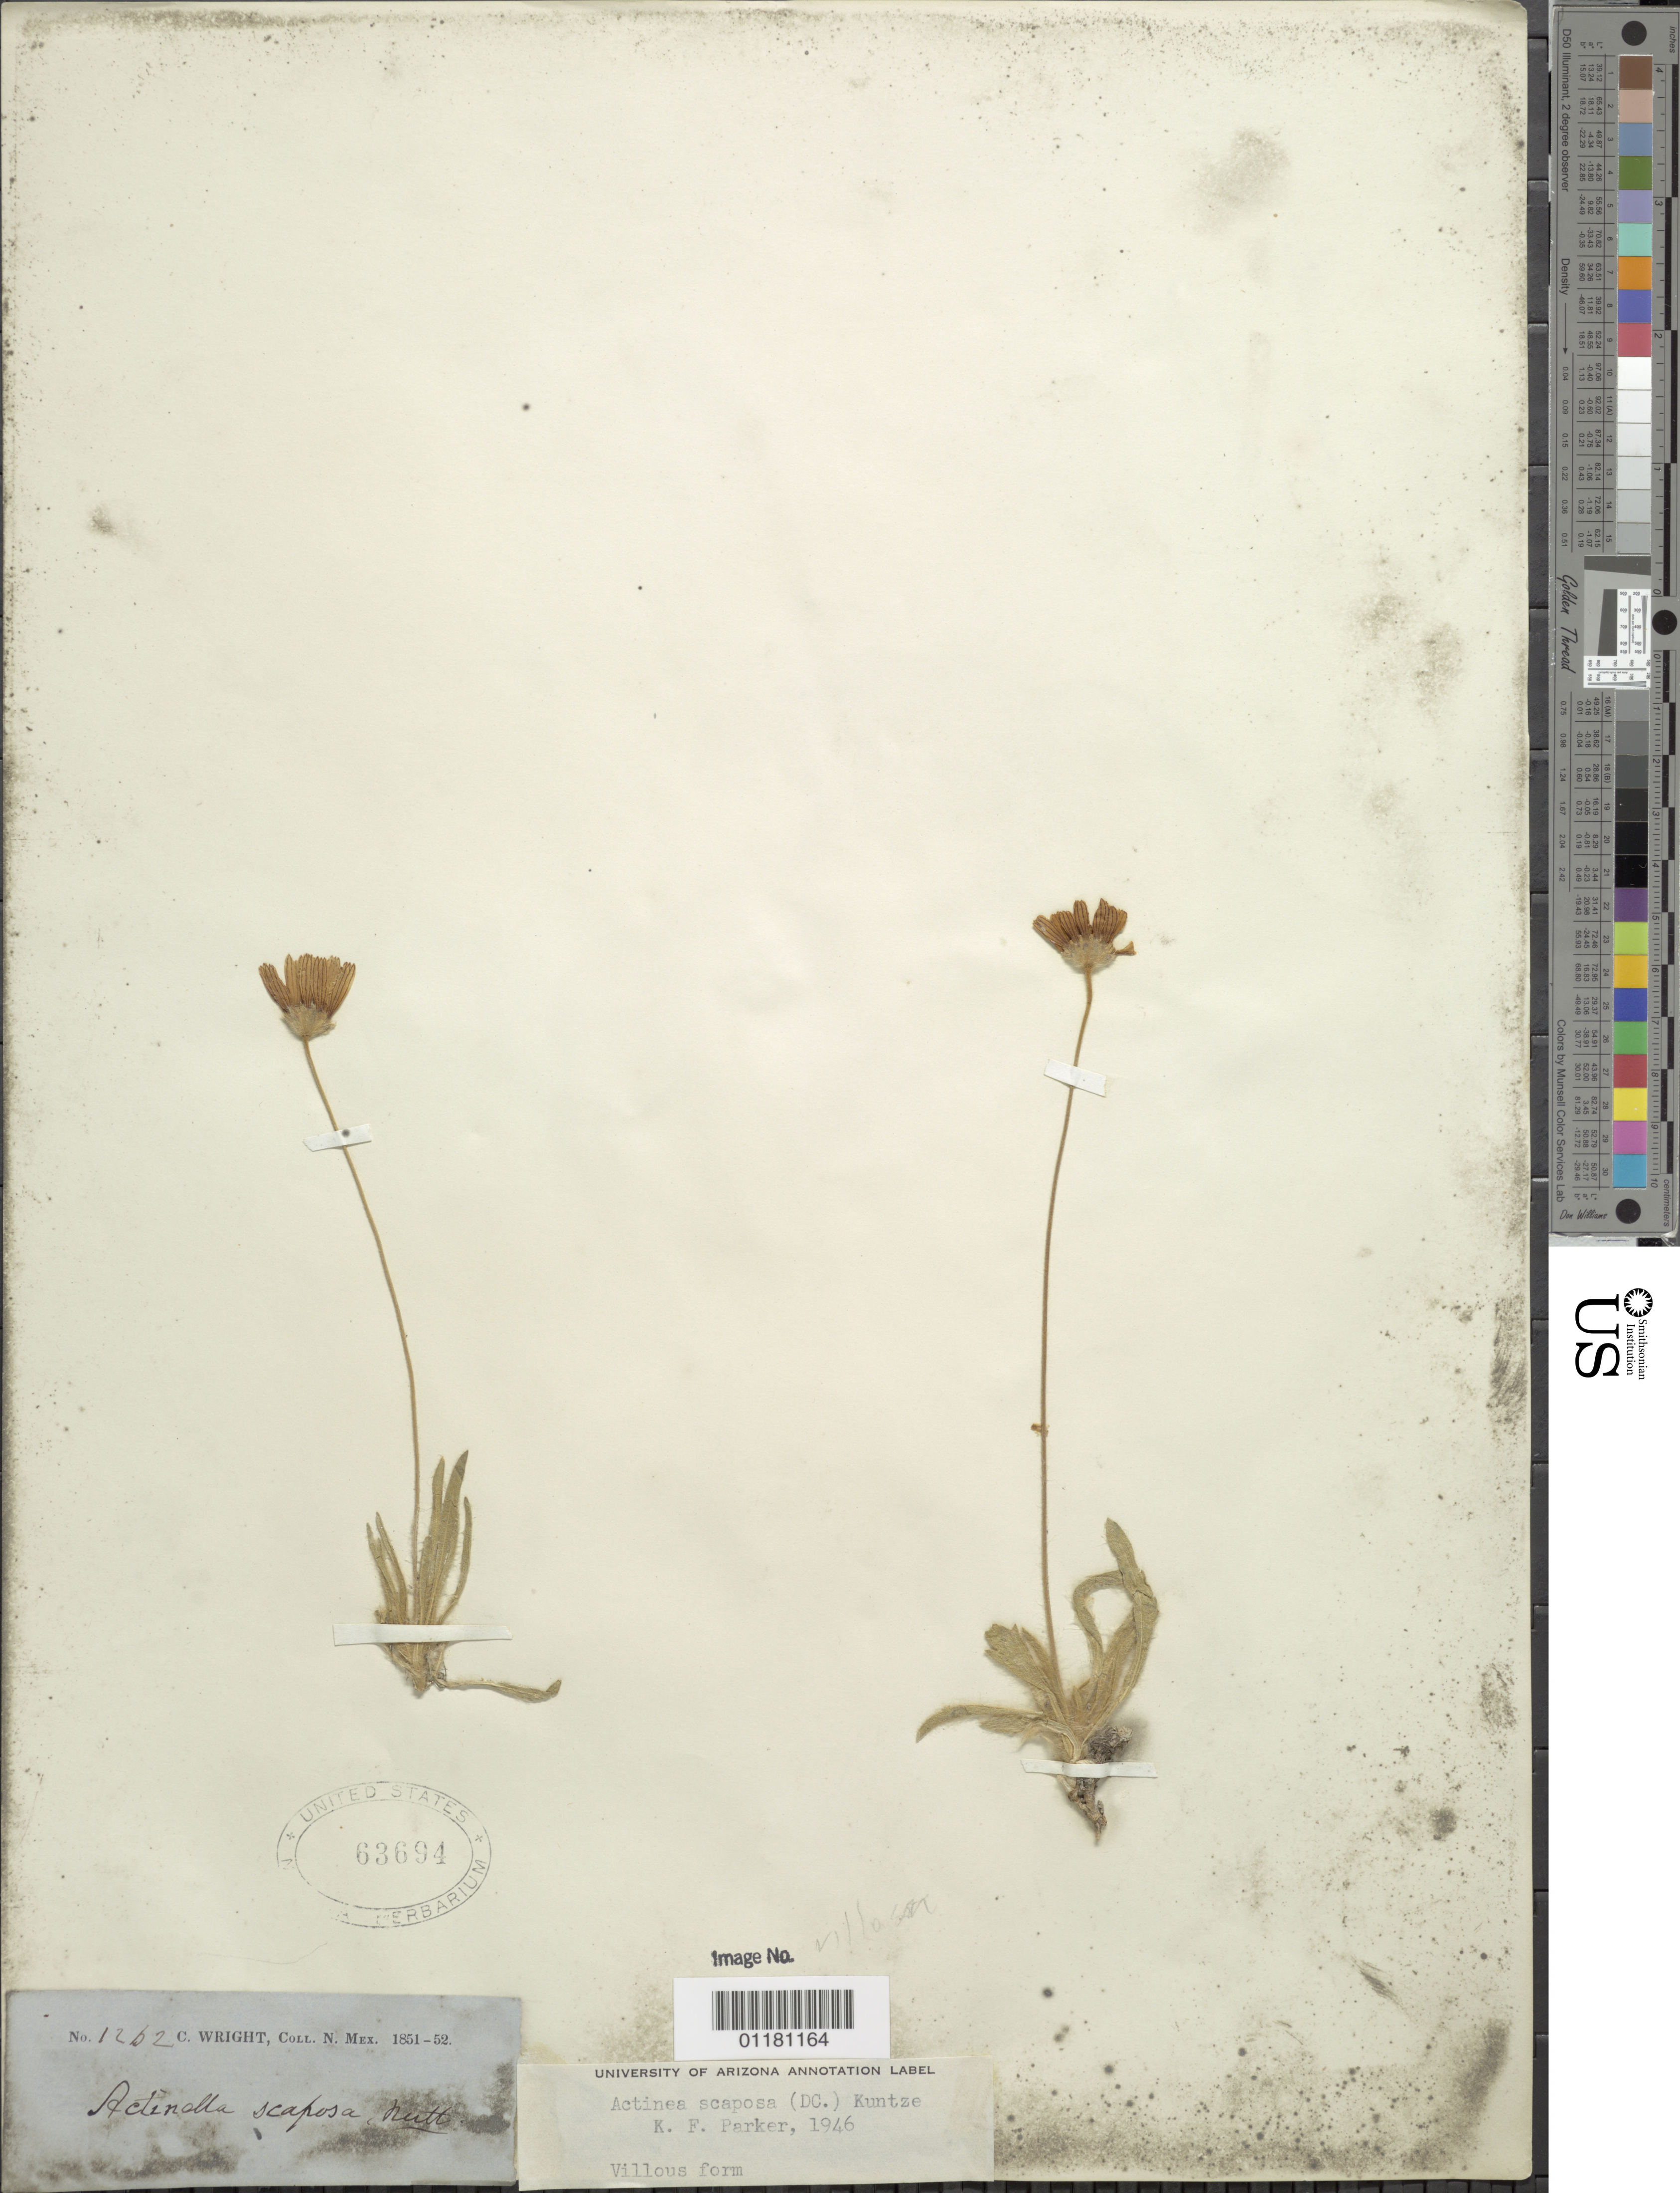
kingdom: Plantae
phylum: Tracheophyta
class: Magnoliopsida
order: Asterales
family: Asteraceae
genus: Actinea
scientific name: Actinea scaposa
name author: (DC.) Kuntze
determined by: Parker, K. F.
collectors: C. Wright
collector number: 1262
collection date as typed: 1851 to -- --- 1852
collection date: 1851/1852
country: United States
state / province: New Mexico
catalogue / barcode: US 63694